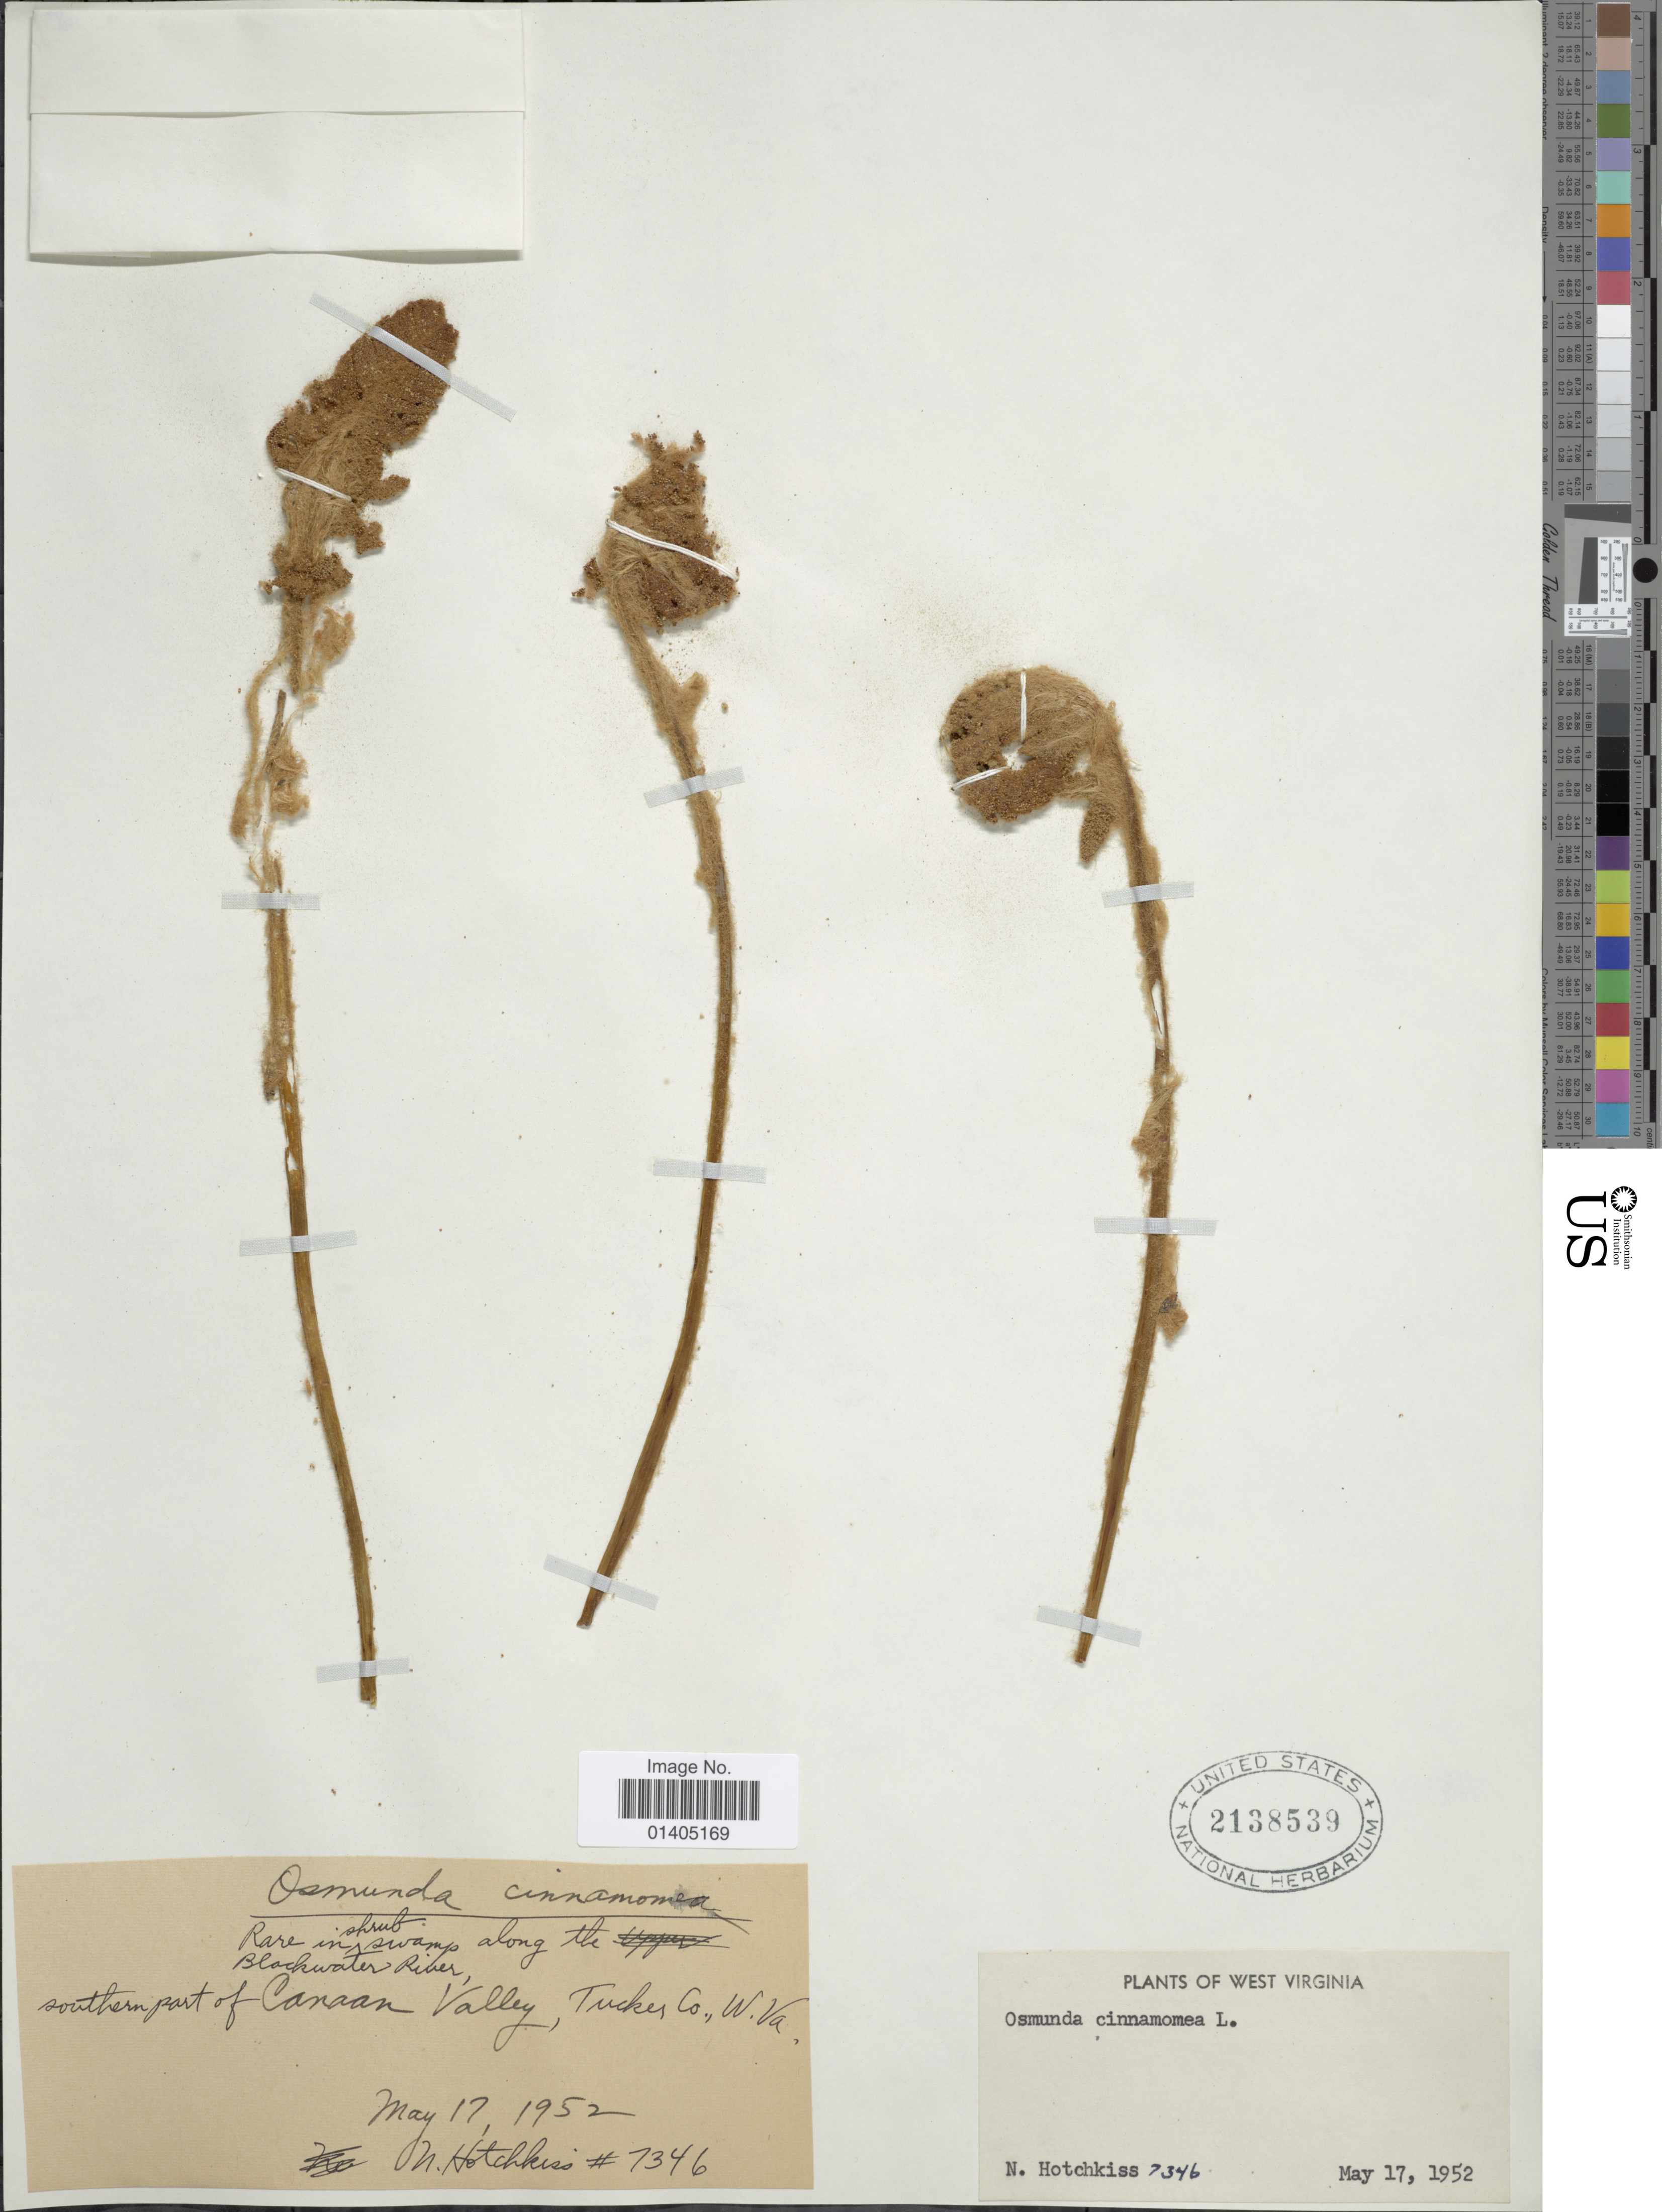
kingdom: Plantae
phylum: Tracheophyta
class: Polypodiopsida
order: Osmundales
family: Osmundaceae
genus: Osmundastrum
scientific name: Osmundastrum cinnamomeum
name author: (L.) C. Presl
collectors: N. Hotchkiss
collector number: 7346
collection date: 1952-05-17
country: United States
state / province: West Virginia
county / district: Tucker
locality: Blackwater River, southern part of Canaan Valley, Tucker Co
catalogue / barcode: US 2138539